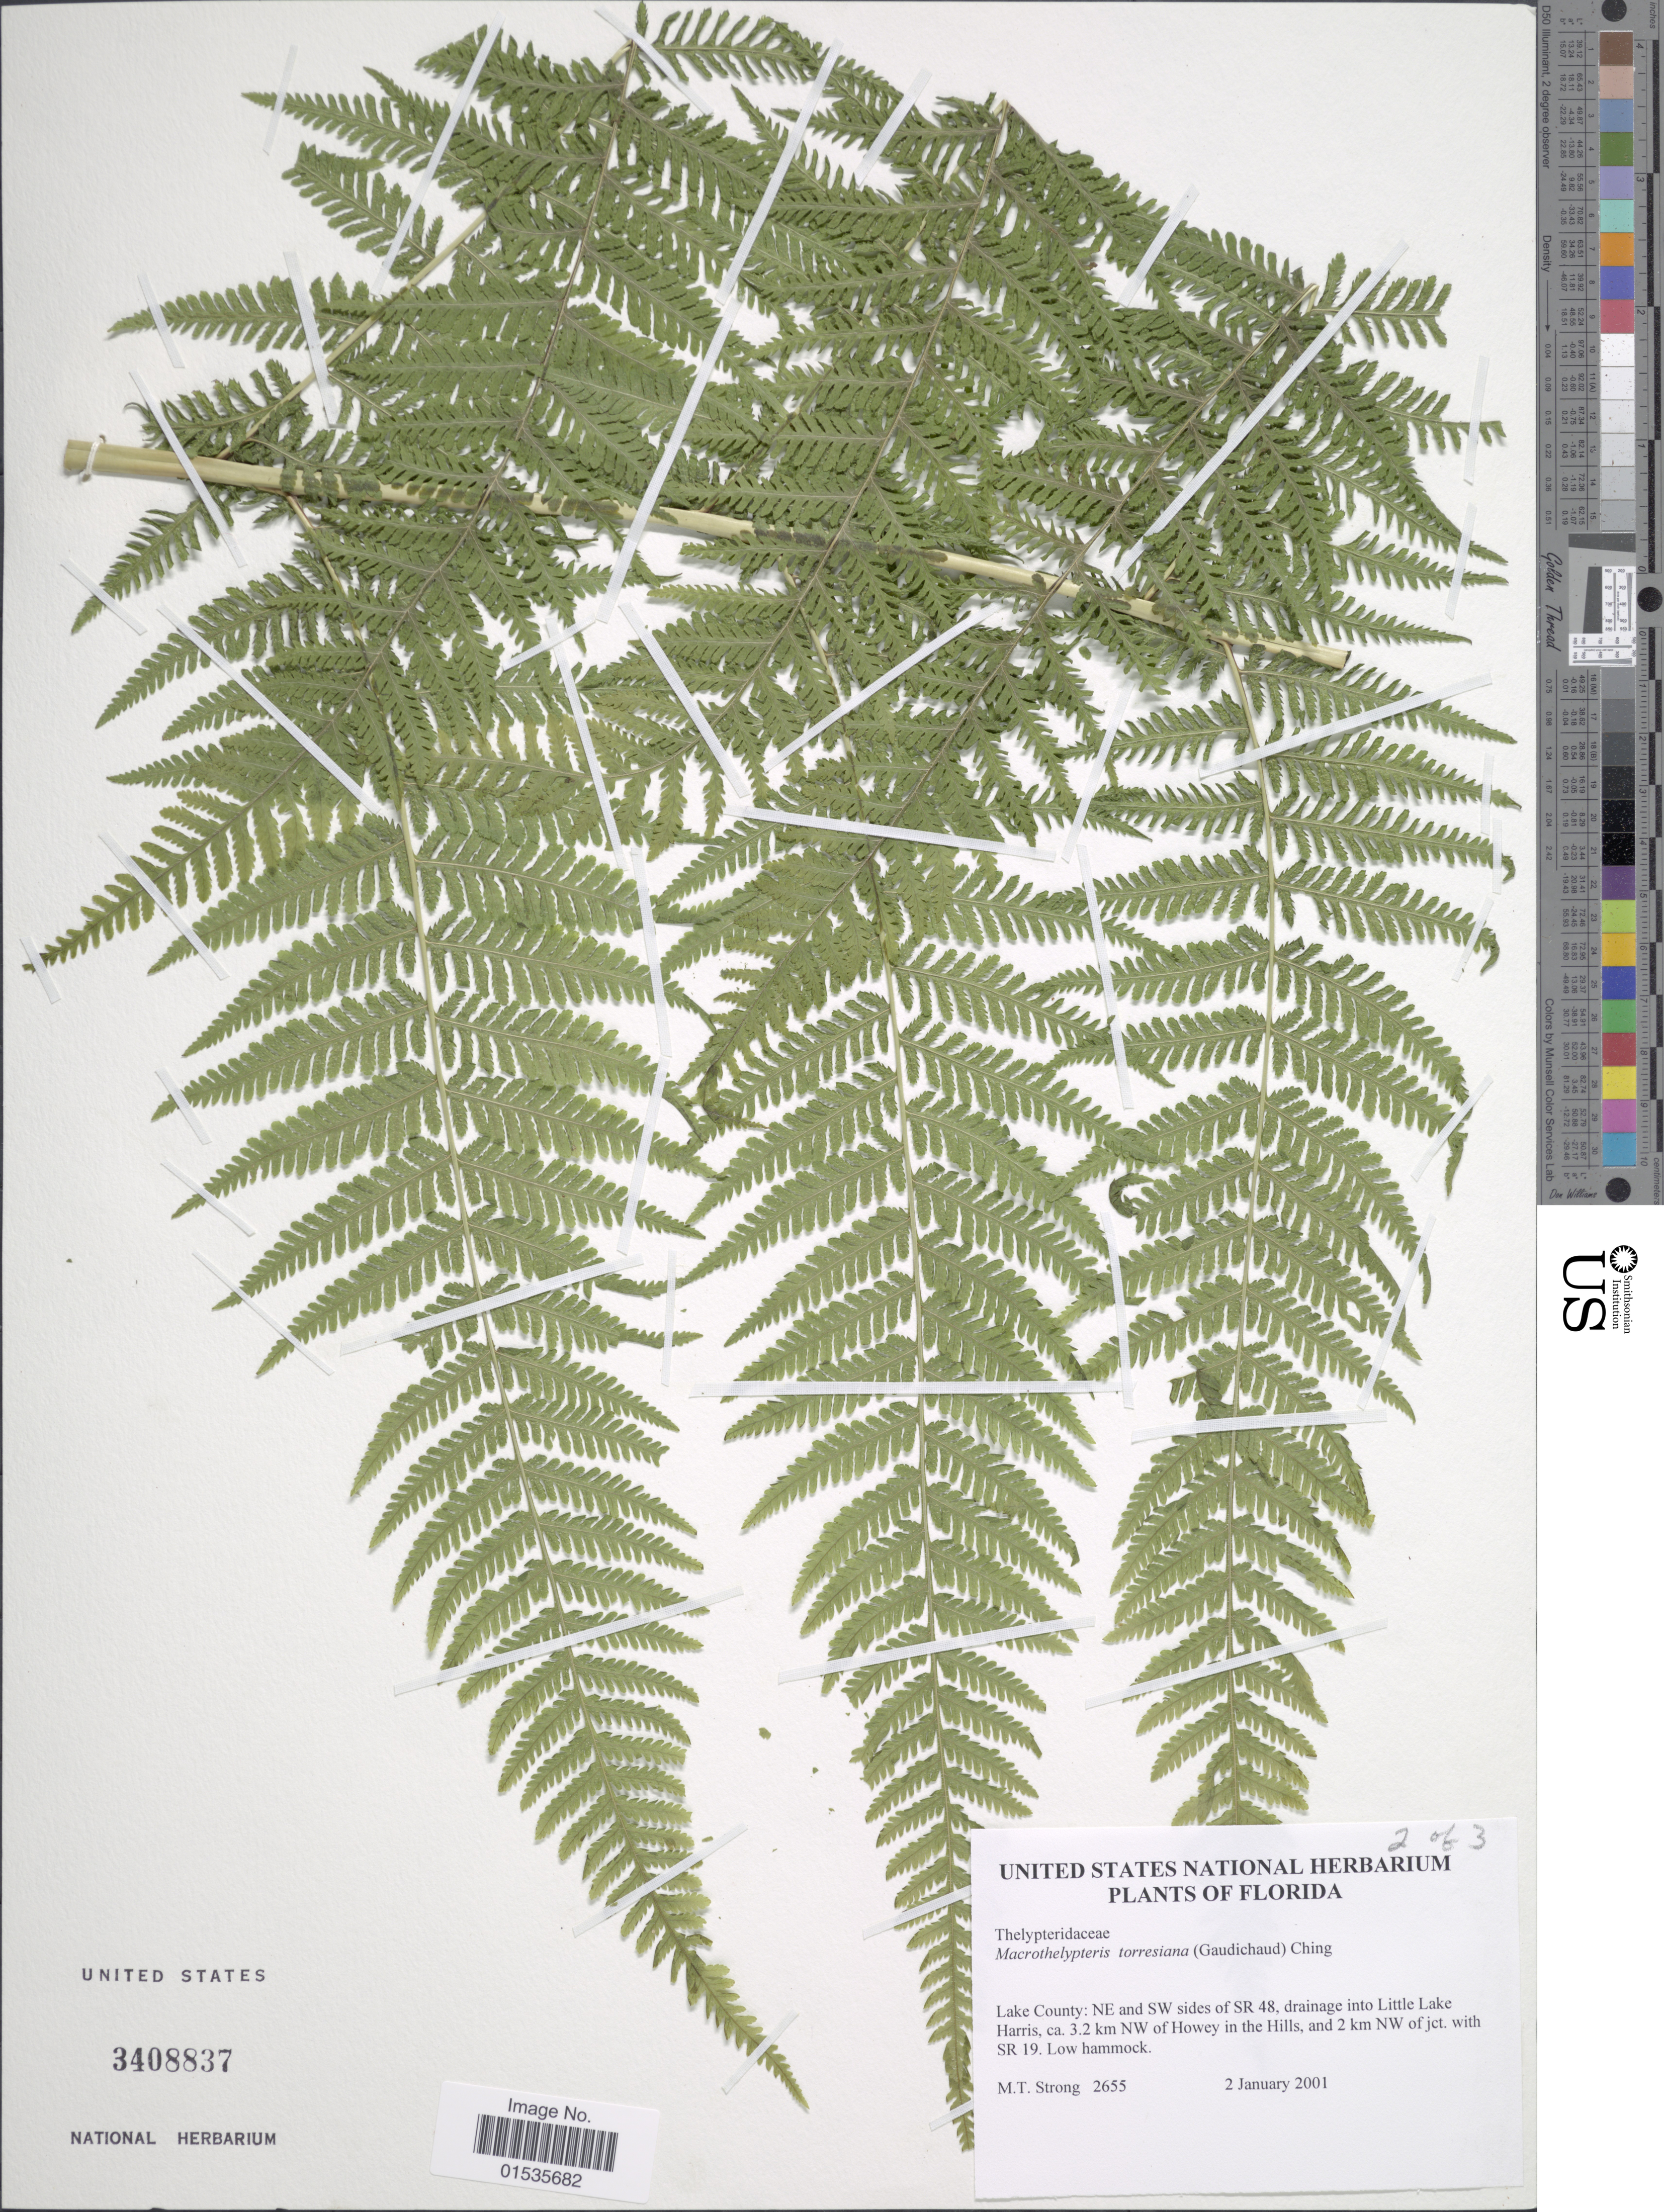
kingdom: Plantae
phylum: Tracheophyta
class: Polypodiopsida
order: Polypodiales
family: Thelypteridaceae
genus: Macrothelypteris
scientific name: Macrothelypteris torresiana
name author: (Gaudich.) Ching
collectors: M. T. Strong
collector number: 2655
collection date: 2001-01-02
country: United States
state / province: Florida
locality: Florida, Lake County: NE and SW sides of SR 48, drainage into Little Lake Harris, ca. 3.2 km NW of Howey in the Hills, and 2 km NW of jct with SR 19.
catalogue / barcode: US 3408837